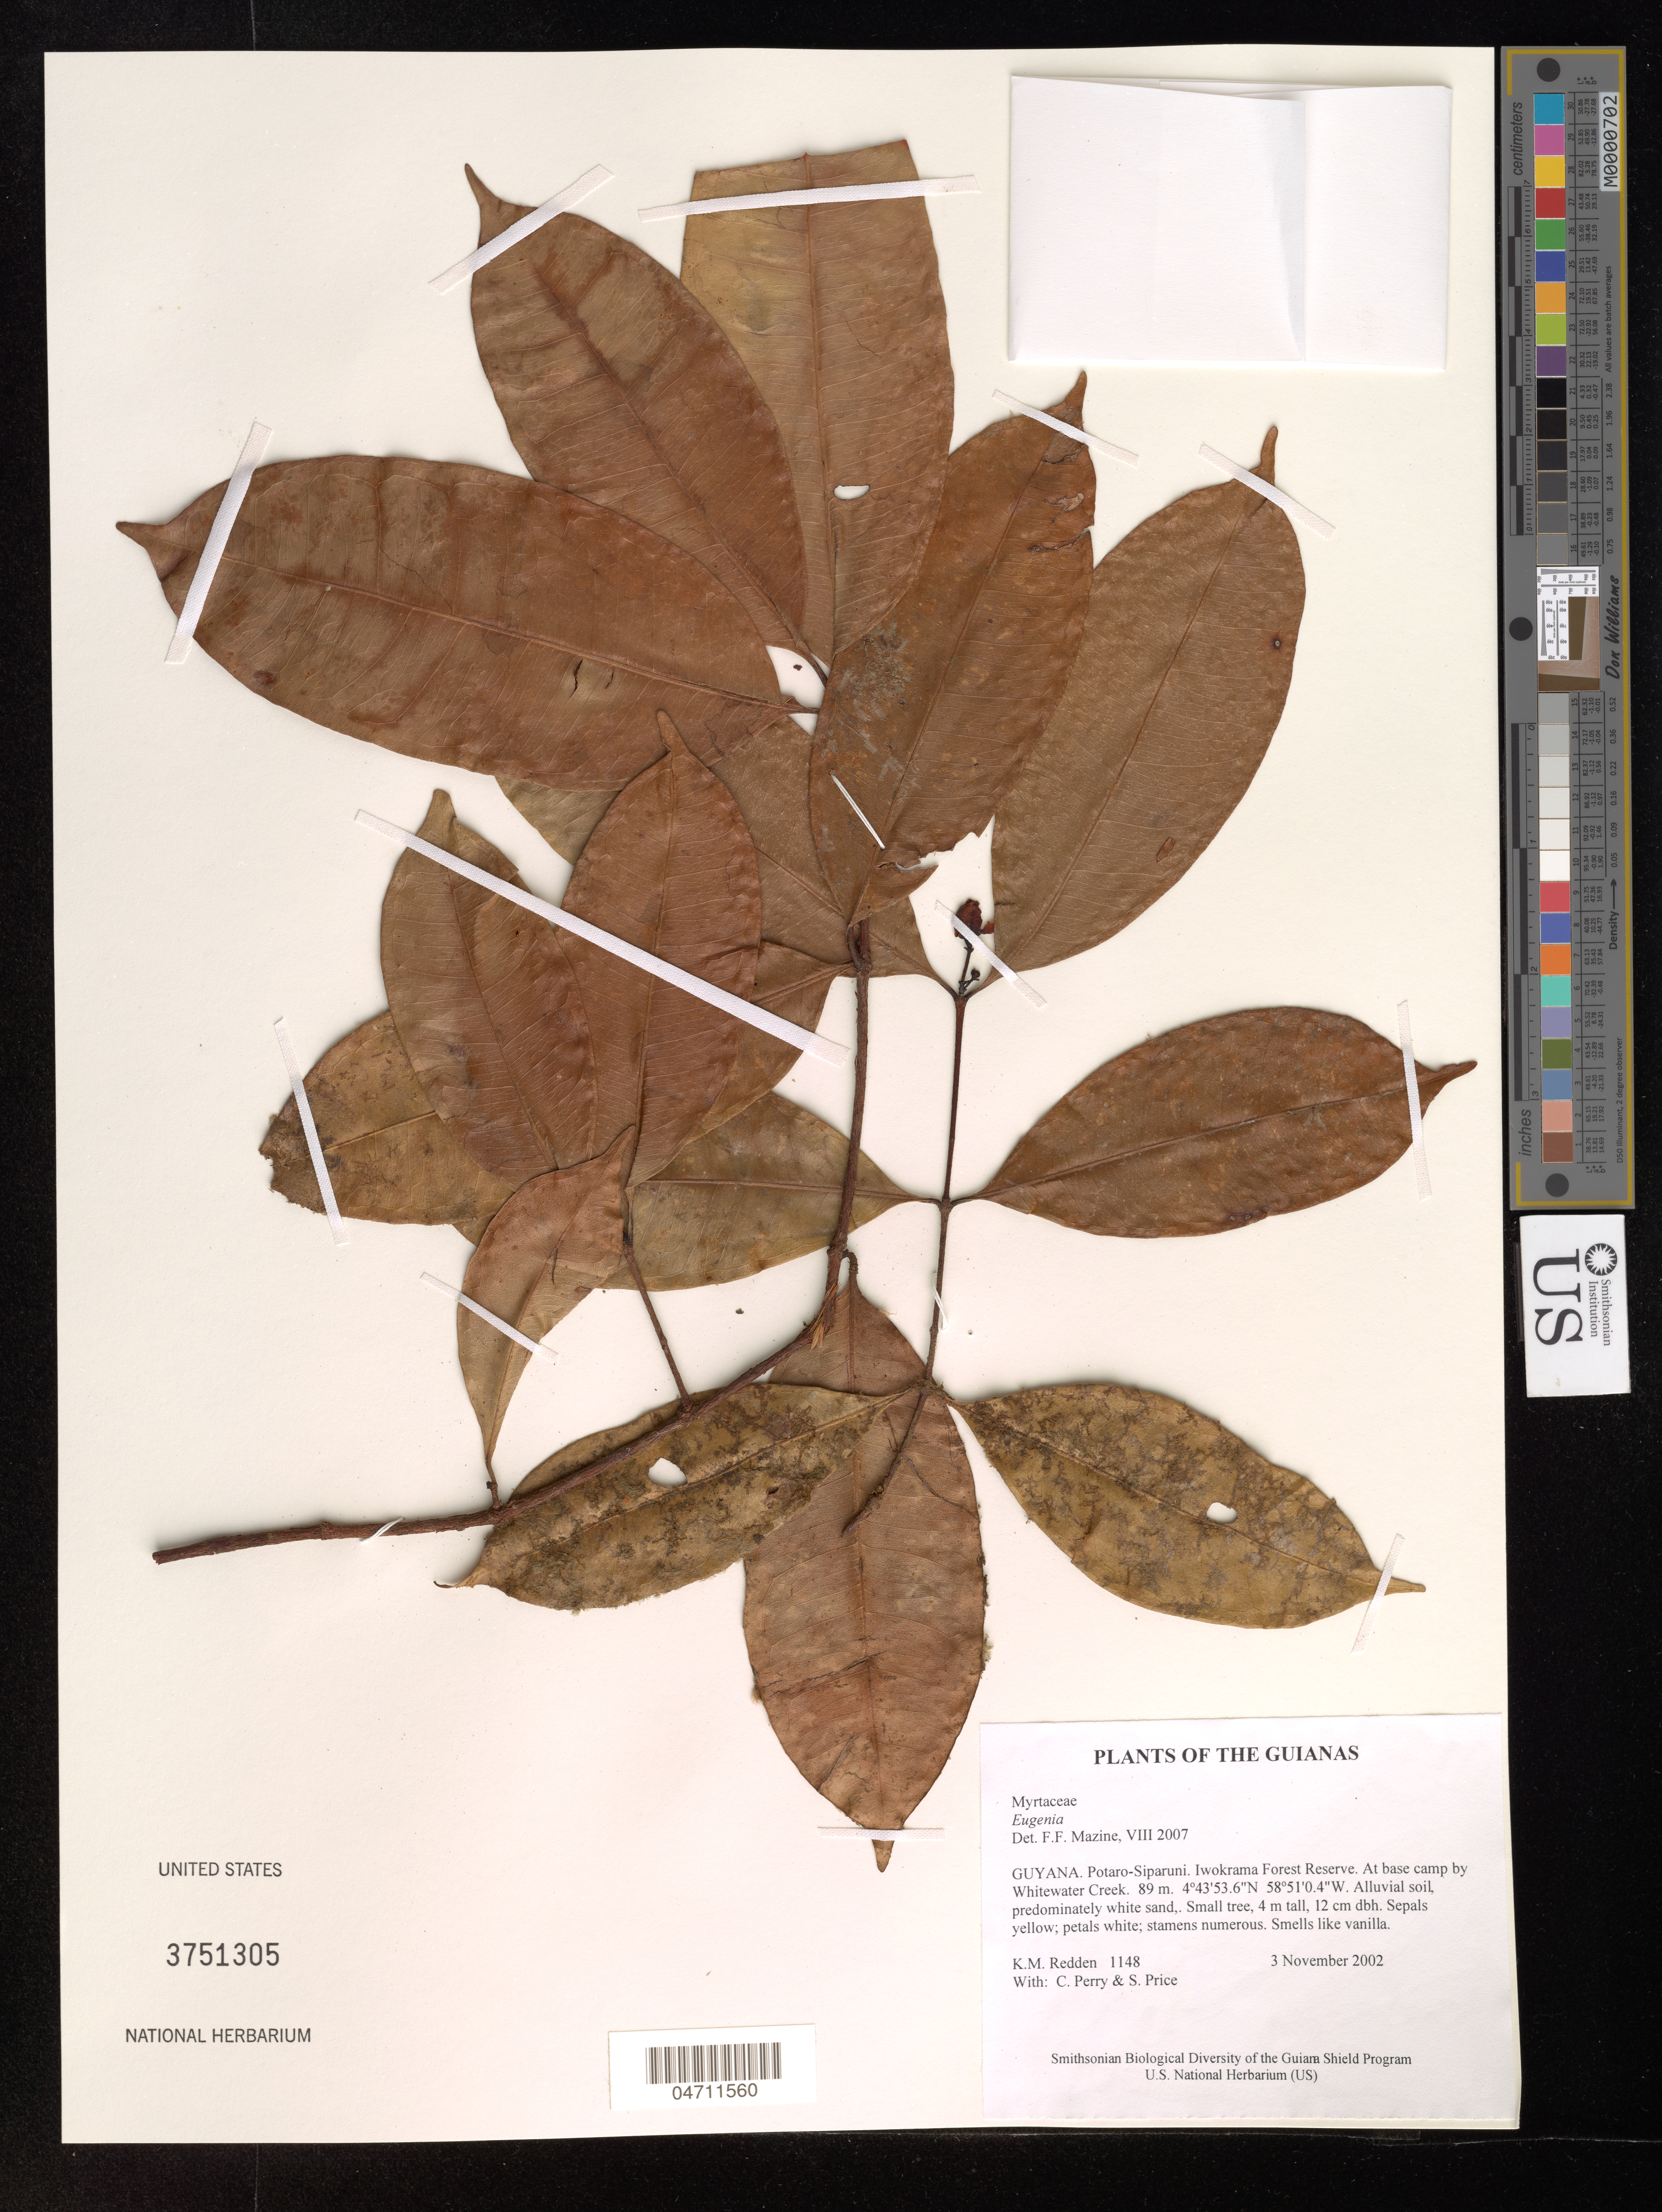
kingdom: Plantae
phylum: Tracheophyta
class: Magnoliopsida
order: Myrtales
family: Myrtaceae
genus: Eugenia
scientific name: Eugenia sp.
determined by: Mazine, Fiorella F.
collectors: K. M. Redden, C. Perry & S. Price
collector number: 1148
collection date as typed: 3 November 2002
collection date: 2002-11-03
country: Guyana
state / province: Potaro-Siparuni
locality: Iwokrama Forest Reserve. At base camp by Whitewater Creek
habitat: Alluvial soil, predominately white sand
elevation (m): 89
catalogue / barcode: US 3751305